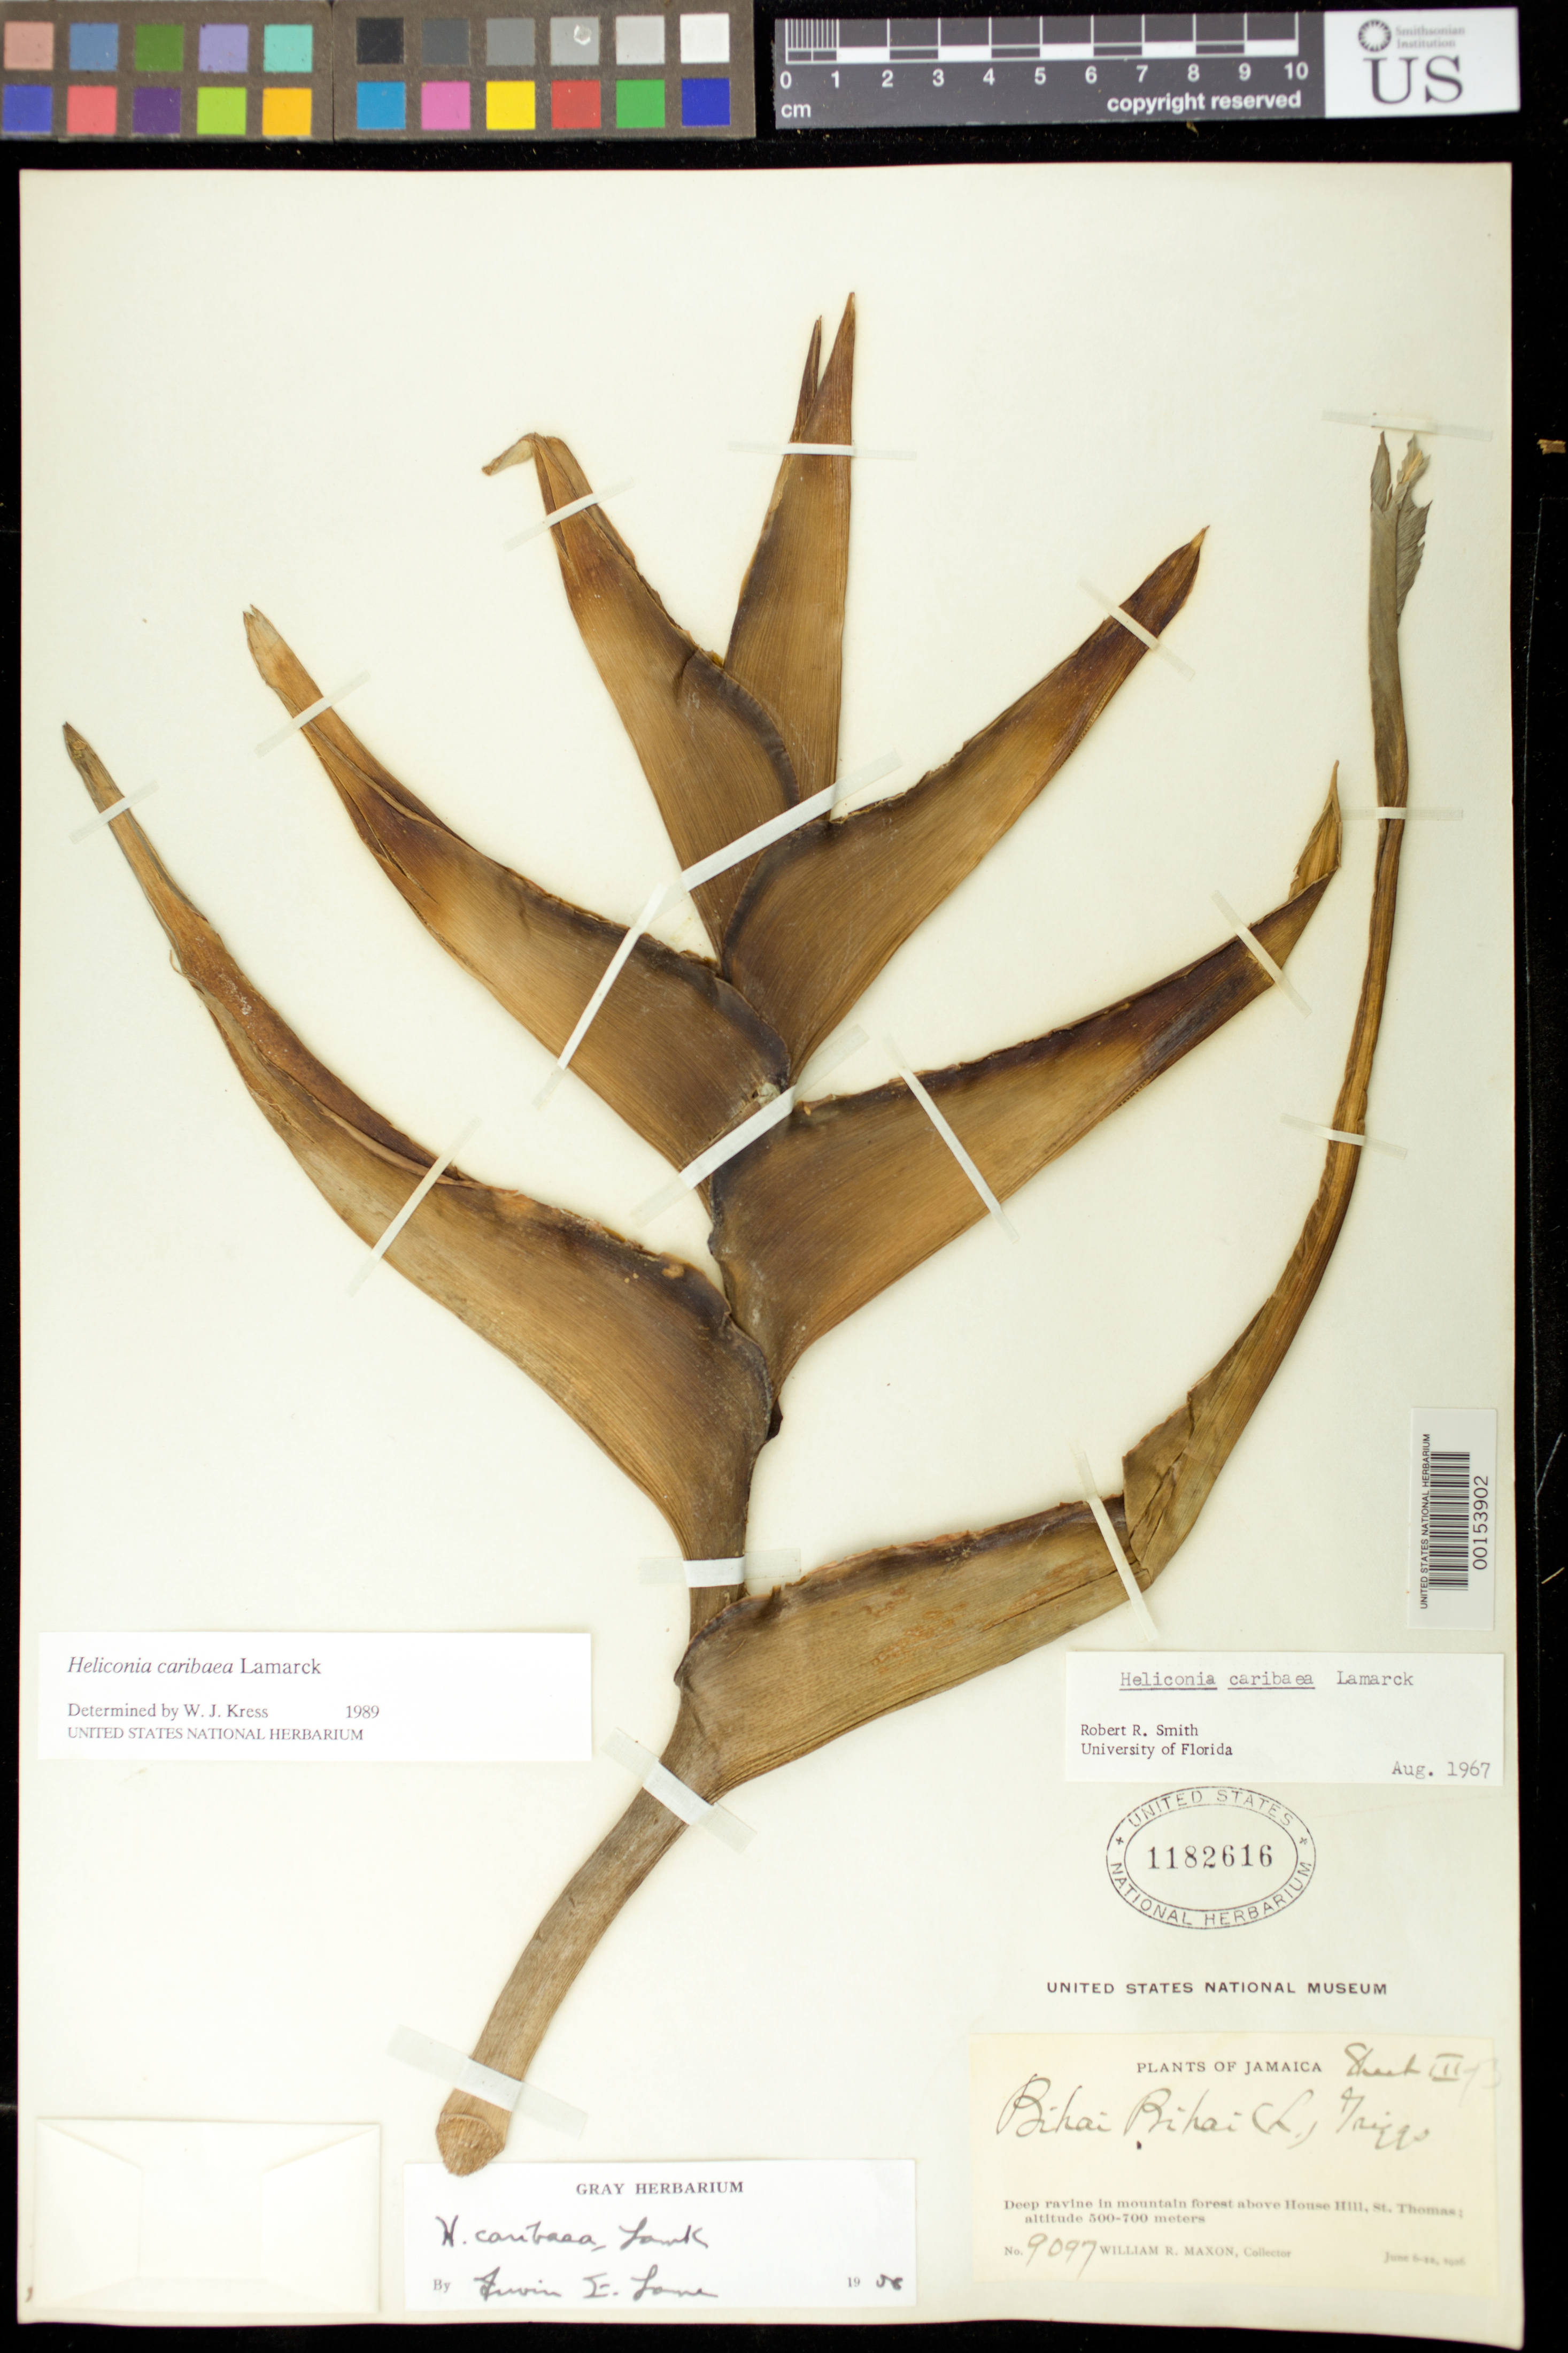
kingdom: Plantae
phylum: Tracheophyta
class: Liliopsida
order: Zingiberales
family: Heliconiaceae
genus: Heliconia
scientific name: Heliconia caribaea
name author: Lam.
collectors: W. R. Maxon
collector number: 9097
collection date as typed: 06 Jun 1926 to 12 Jun 1926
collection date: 1926-06-06/1926-06-12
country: Jamaica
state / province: Saint Thomas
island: Greater Antilles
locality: Deep ravine in mountain forest above house hill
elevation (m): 500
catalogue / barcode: US 1182616